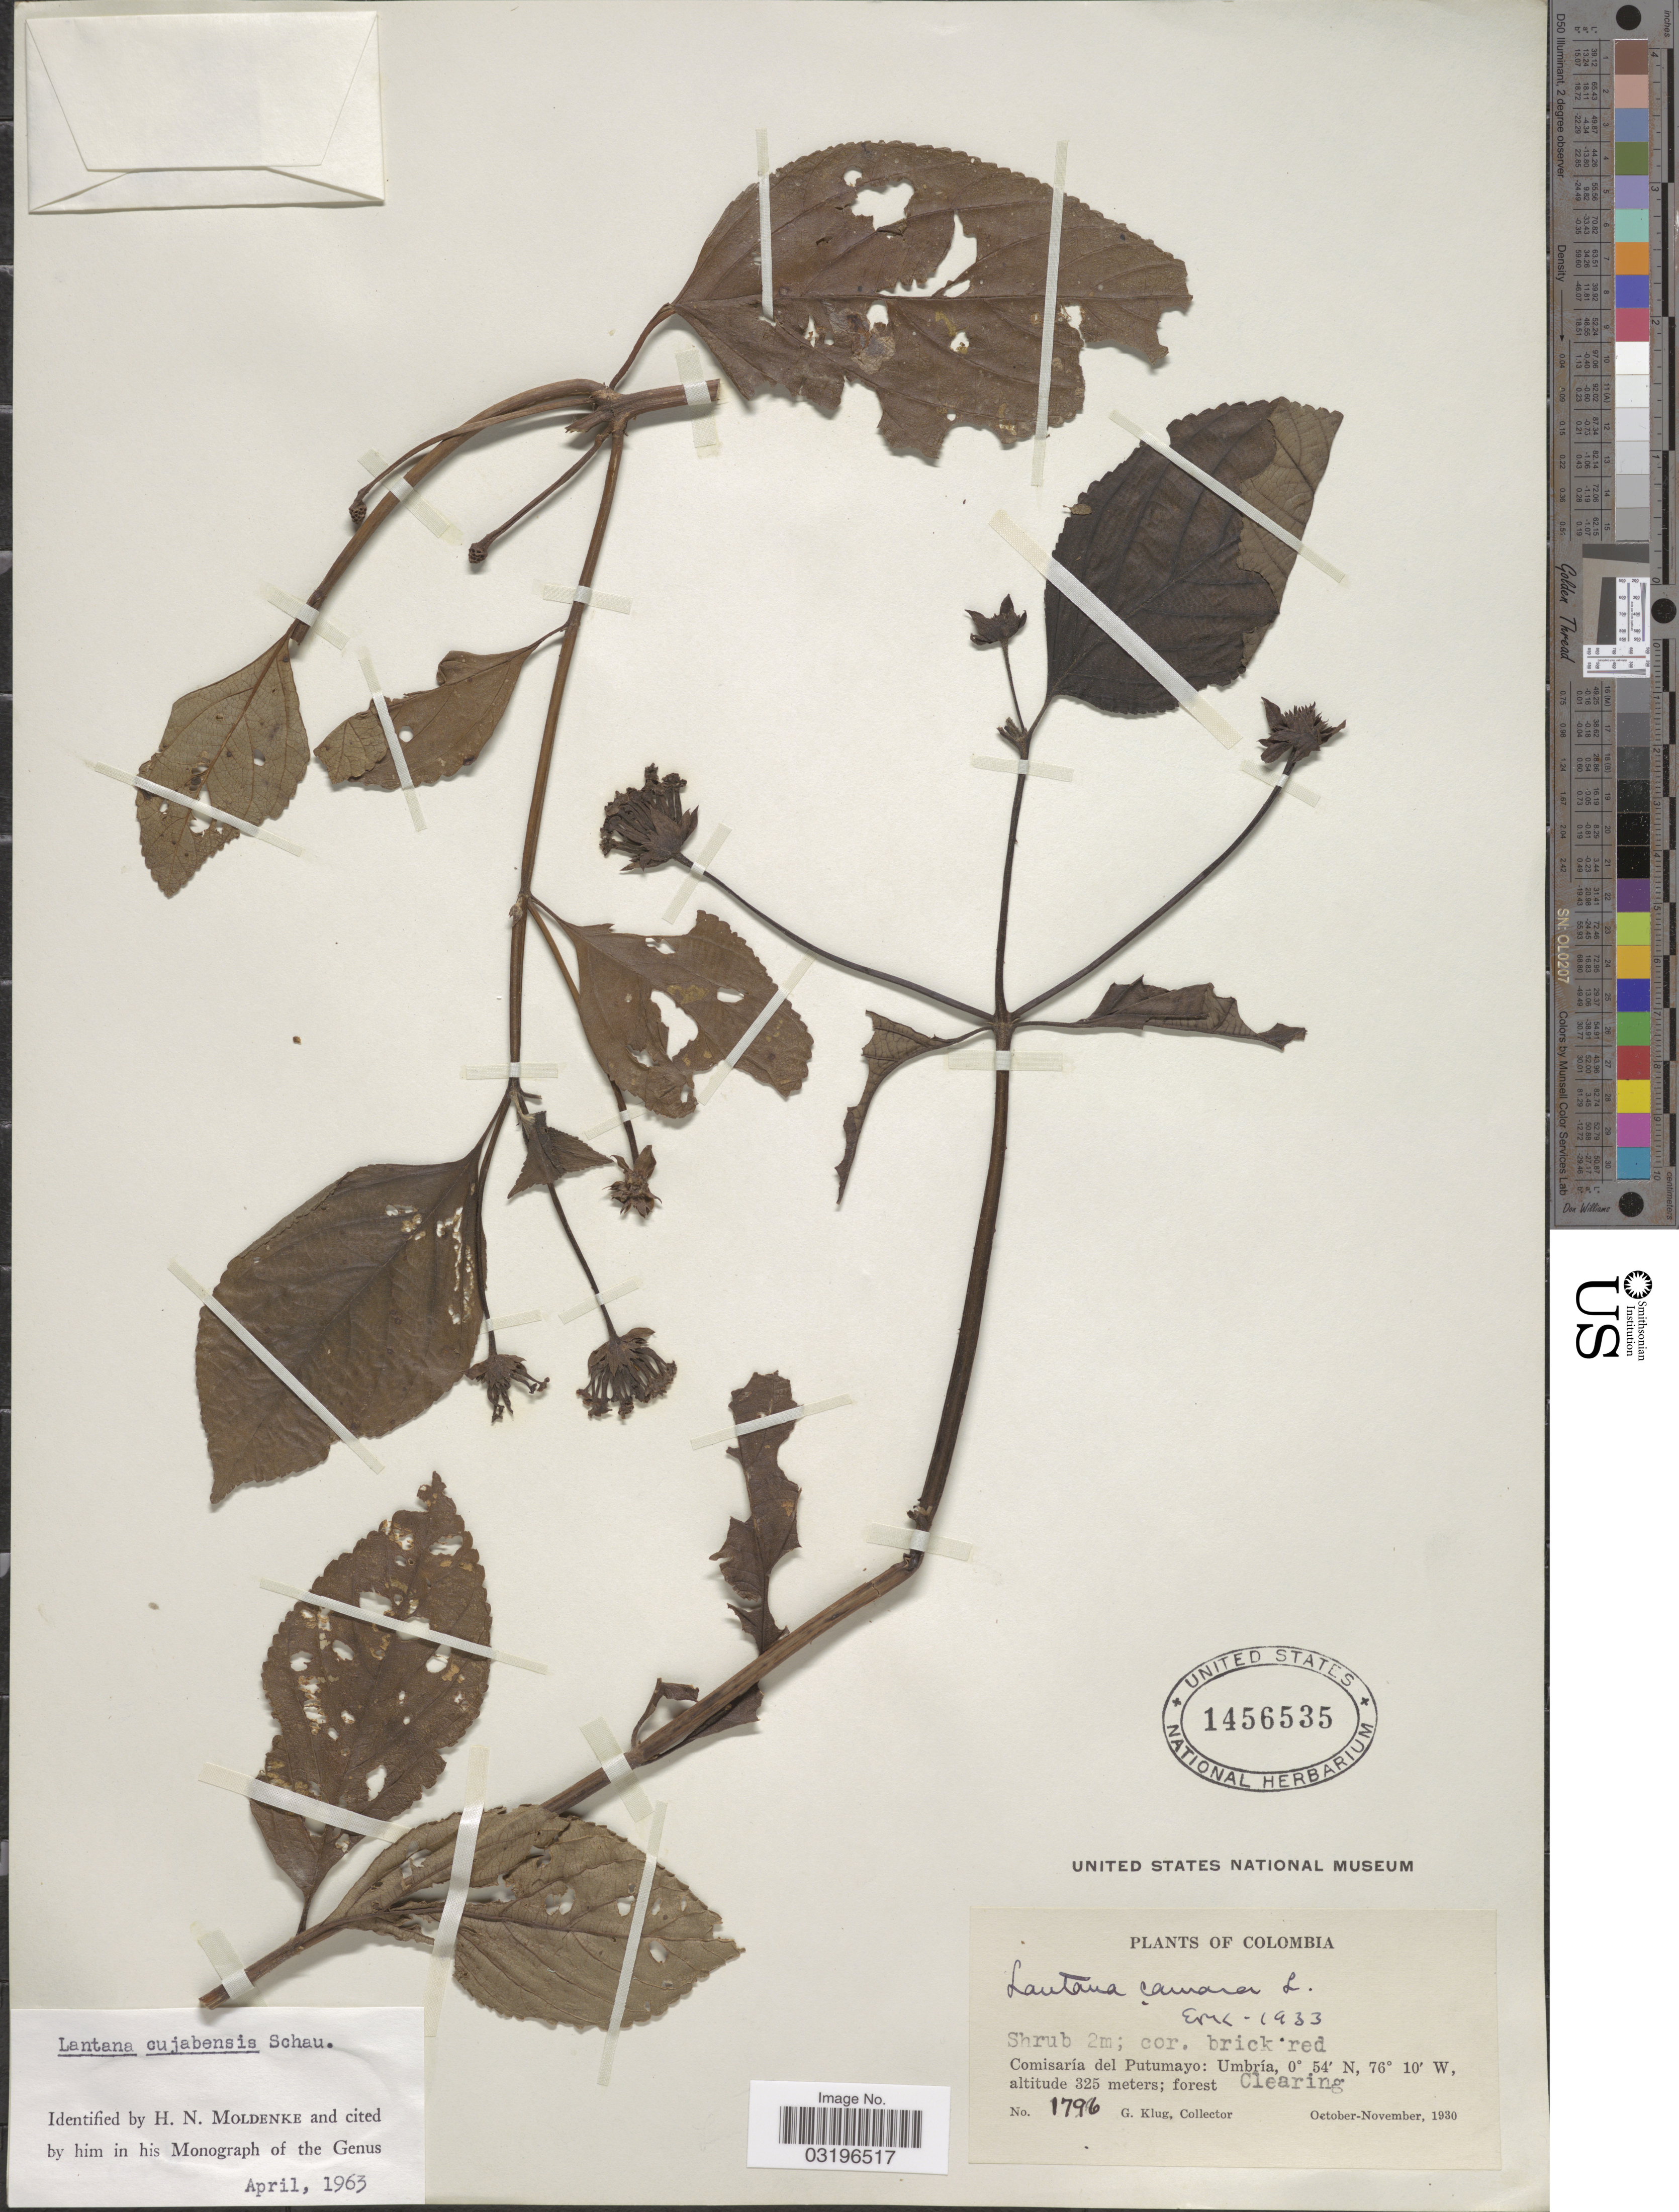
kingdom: Plantae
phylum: Tracheophyta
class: Magnoliopsida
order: Lamiales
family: Verbenaceae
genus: Lantana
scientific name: Lantana cujabensis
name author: Schau.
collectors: G. Klug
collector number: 1796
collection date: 1930-10/1930-11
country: Colombia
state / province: Putumayo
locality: Comisaría del Putumayo: Umbría.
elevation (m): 325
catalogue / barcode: US 1456535